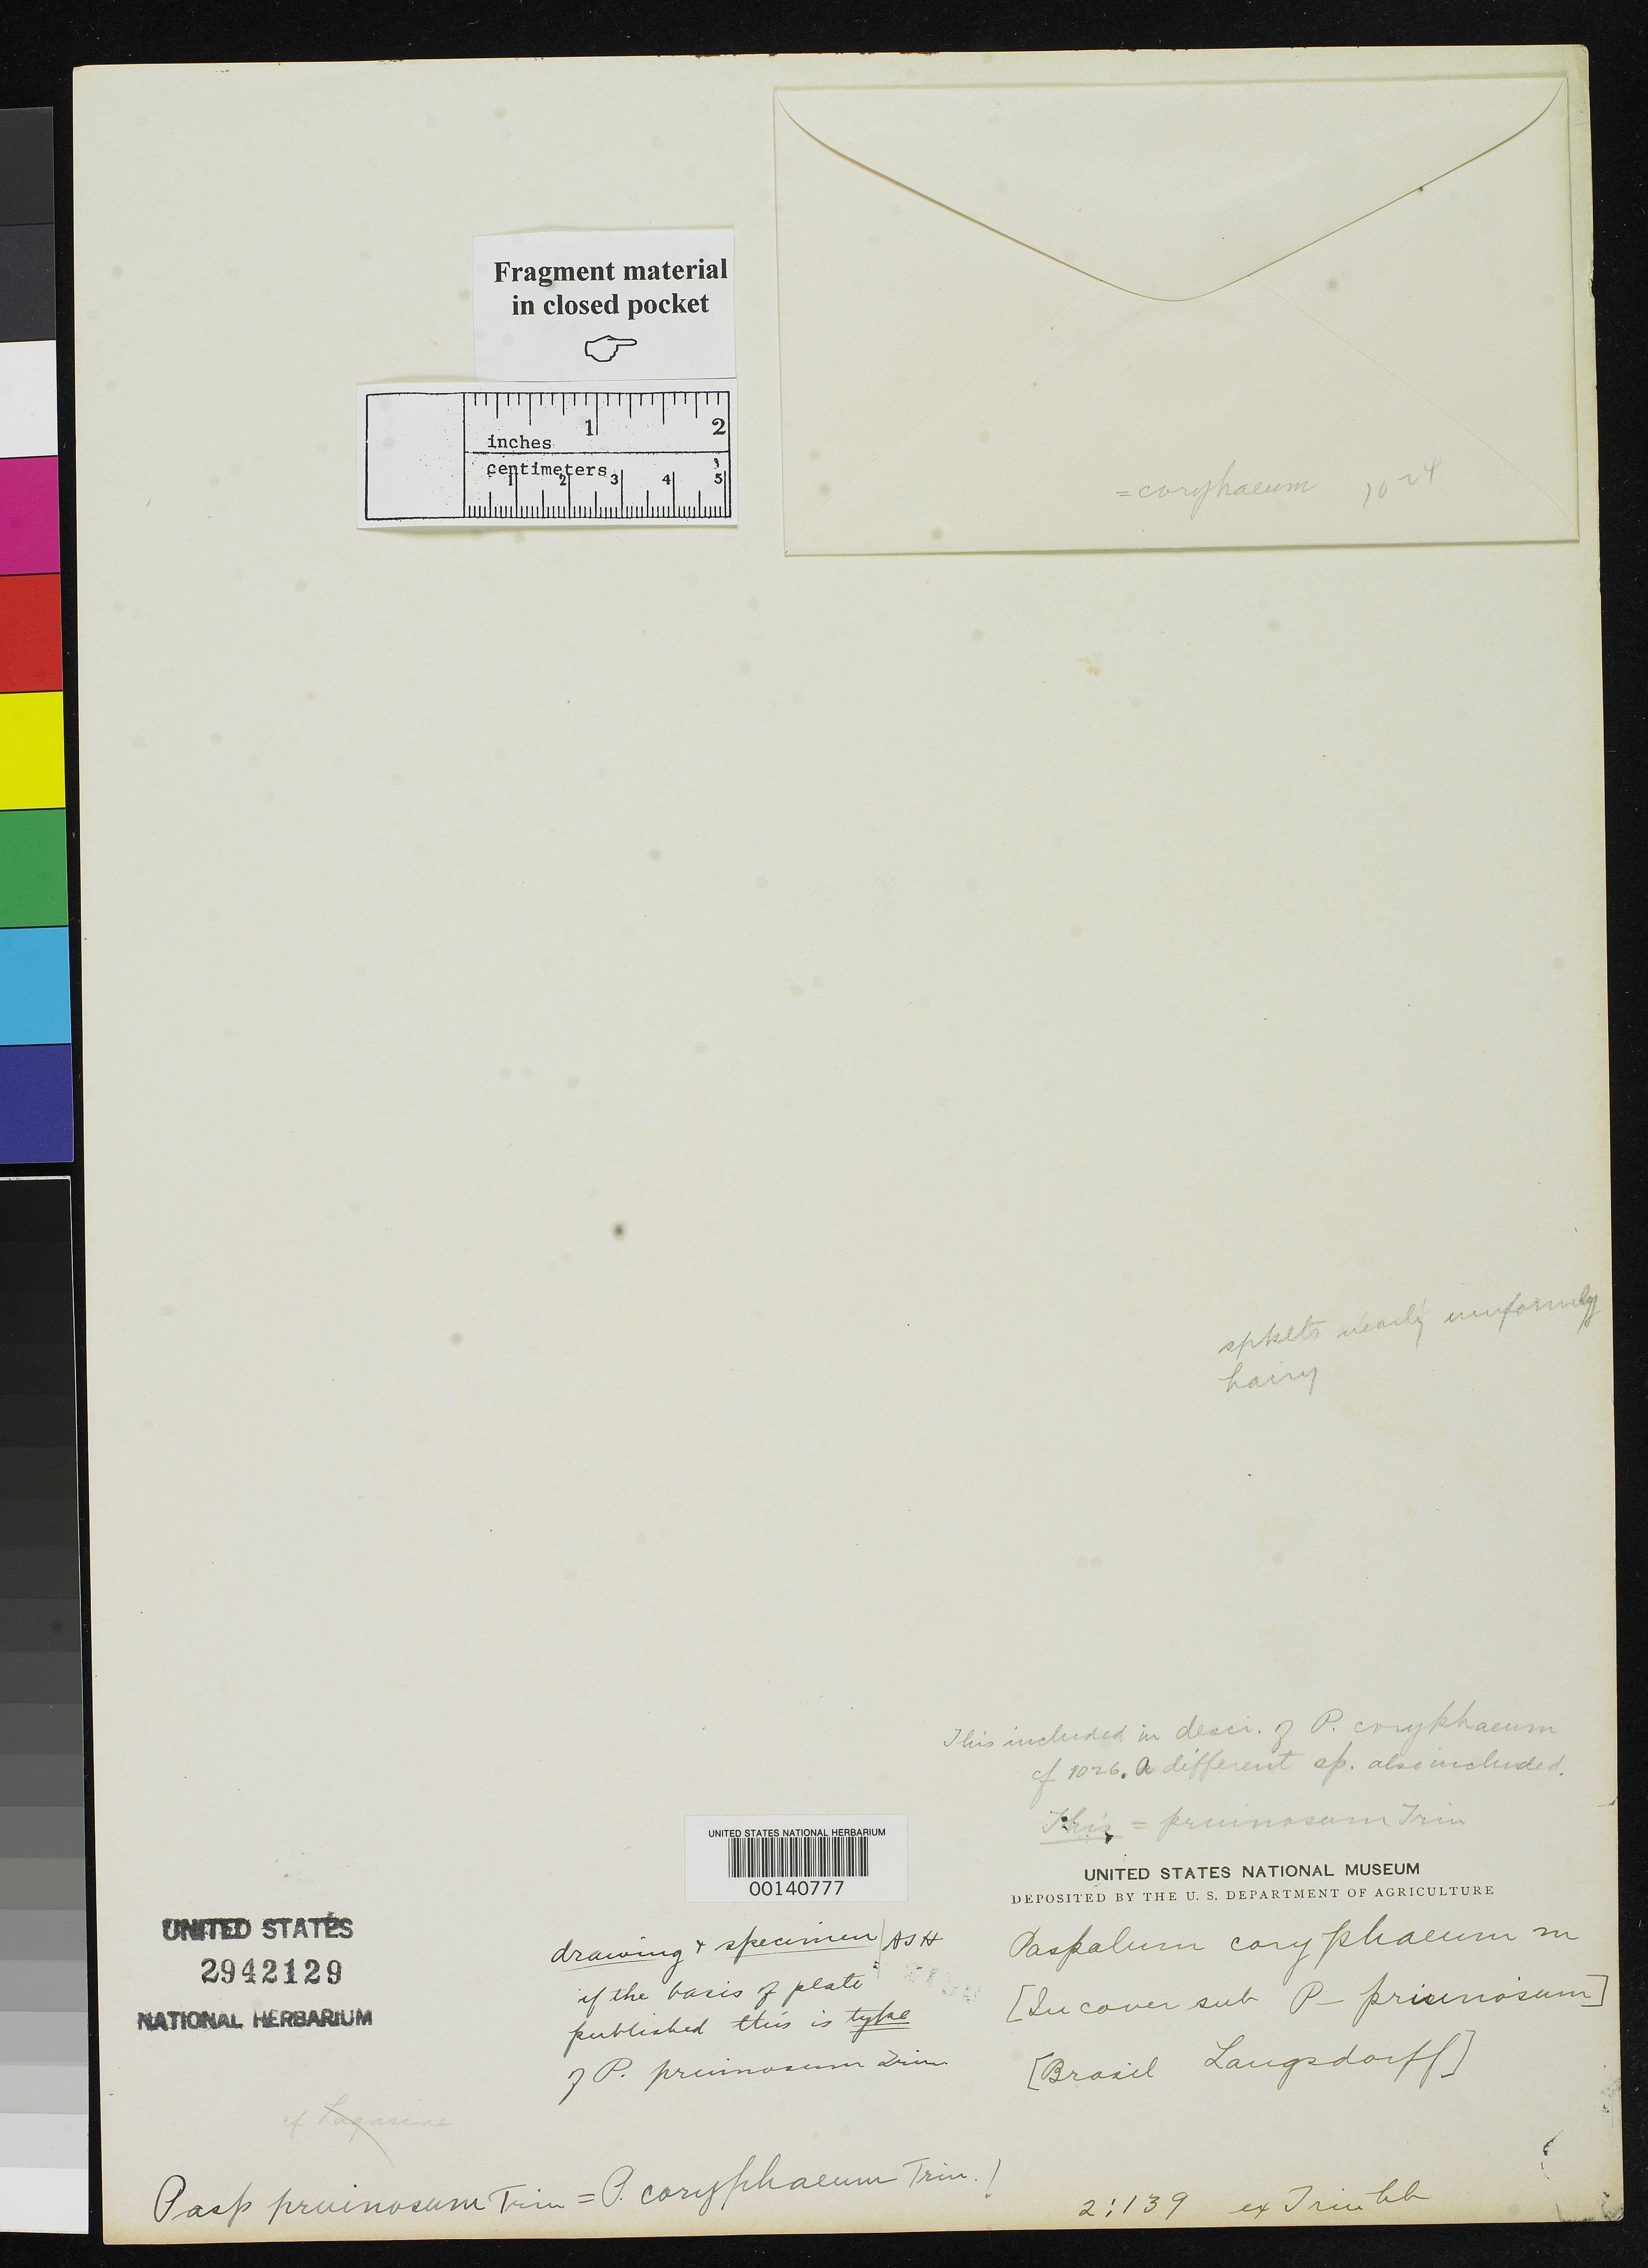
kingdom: Plantae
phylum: Tracheophyta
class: Liliopsida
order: Poales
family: Poaceae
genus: Paspalum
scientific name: Paspalum pruinosum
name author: Trin.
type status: Type Fragment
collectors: G. H. von Langsdorff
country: Brazil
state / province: Minas Gerais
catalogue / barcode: US 2942129